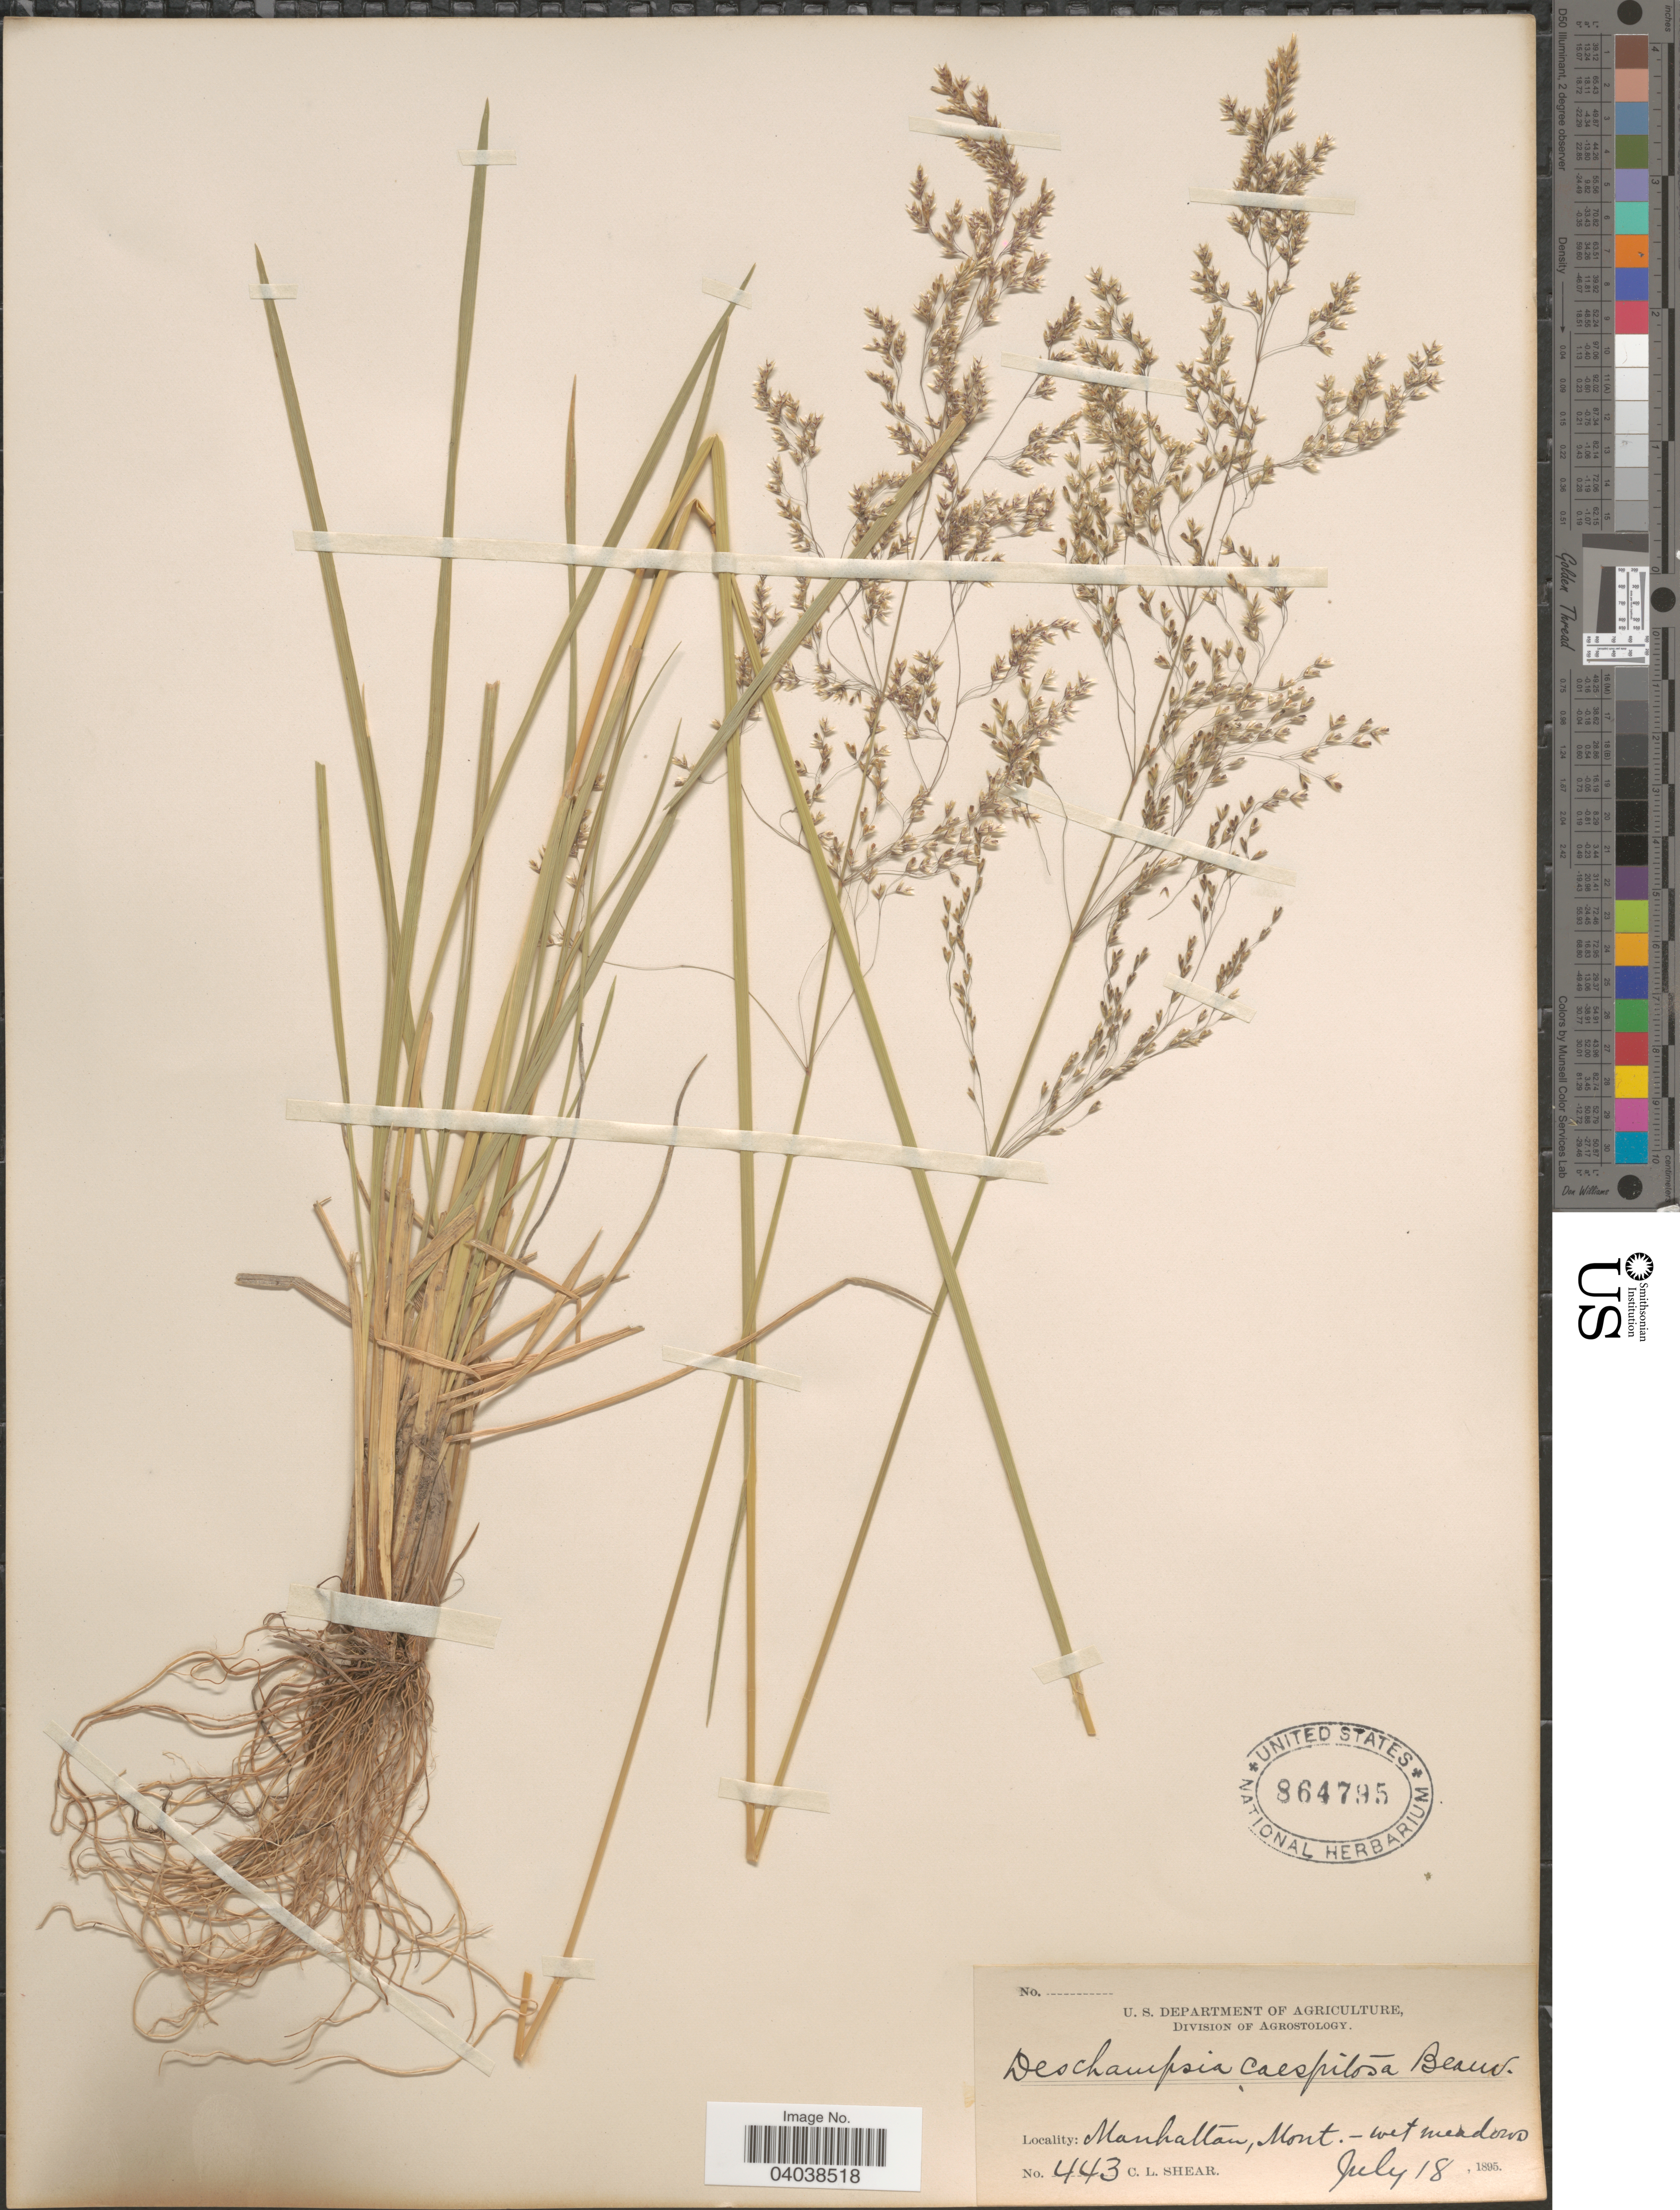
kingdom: Plantae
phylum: Tracheophyta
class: Liliopsida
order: Poales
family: Poaceae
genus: Deschampsia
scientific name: Deschampsia cespitosa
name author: (L.) P. Beauv.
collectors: C. L. Shear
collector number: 443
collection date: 1895-07-18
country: United States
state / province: Montana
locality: Manhattan.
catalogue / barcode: US 864795